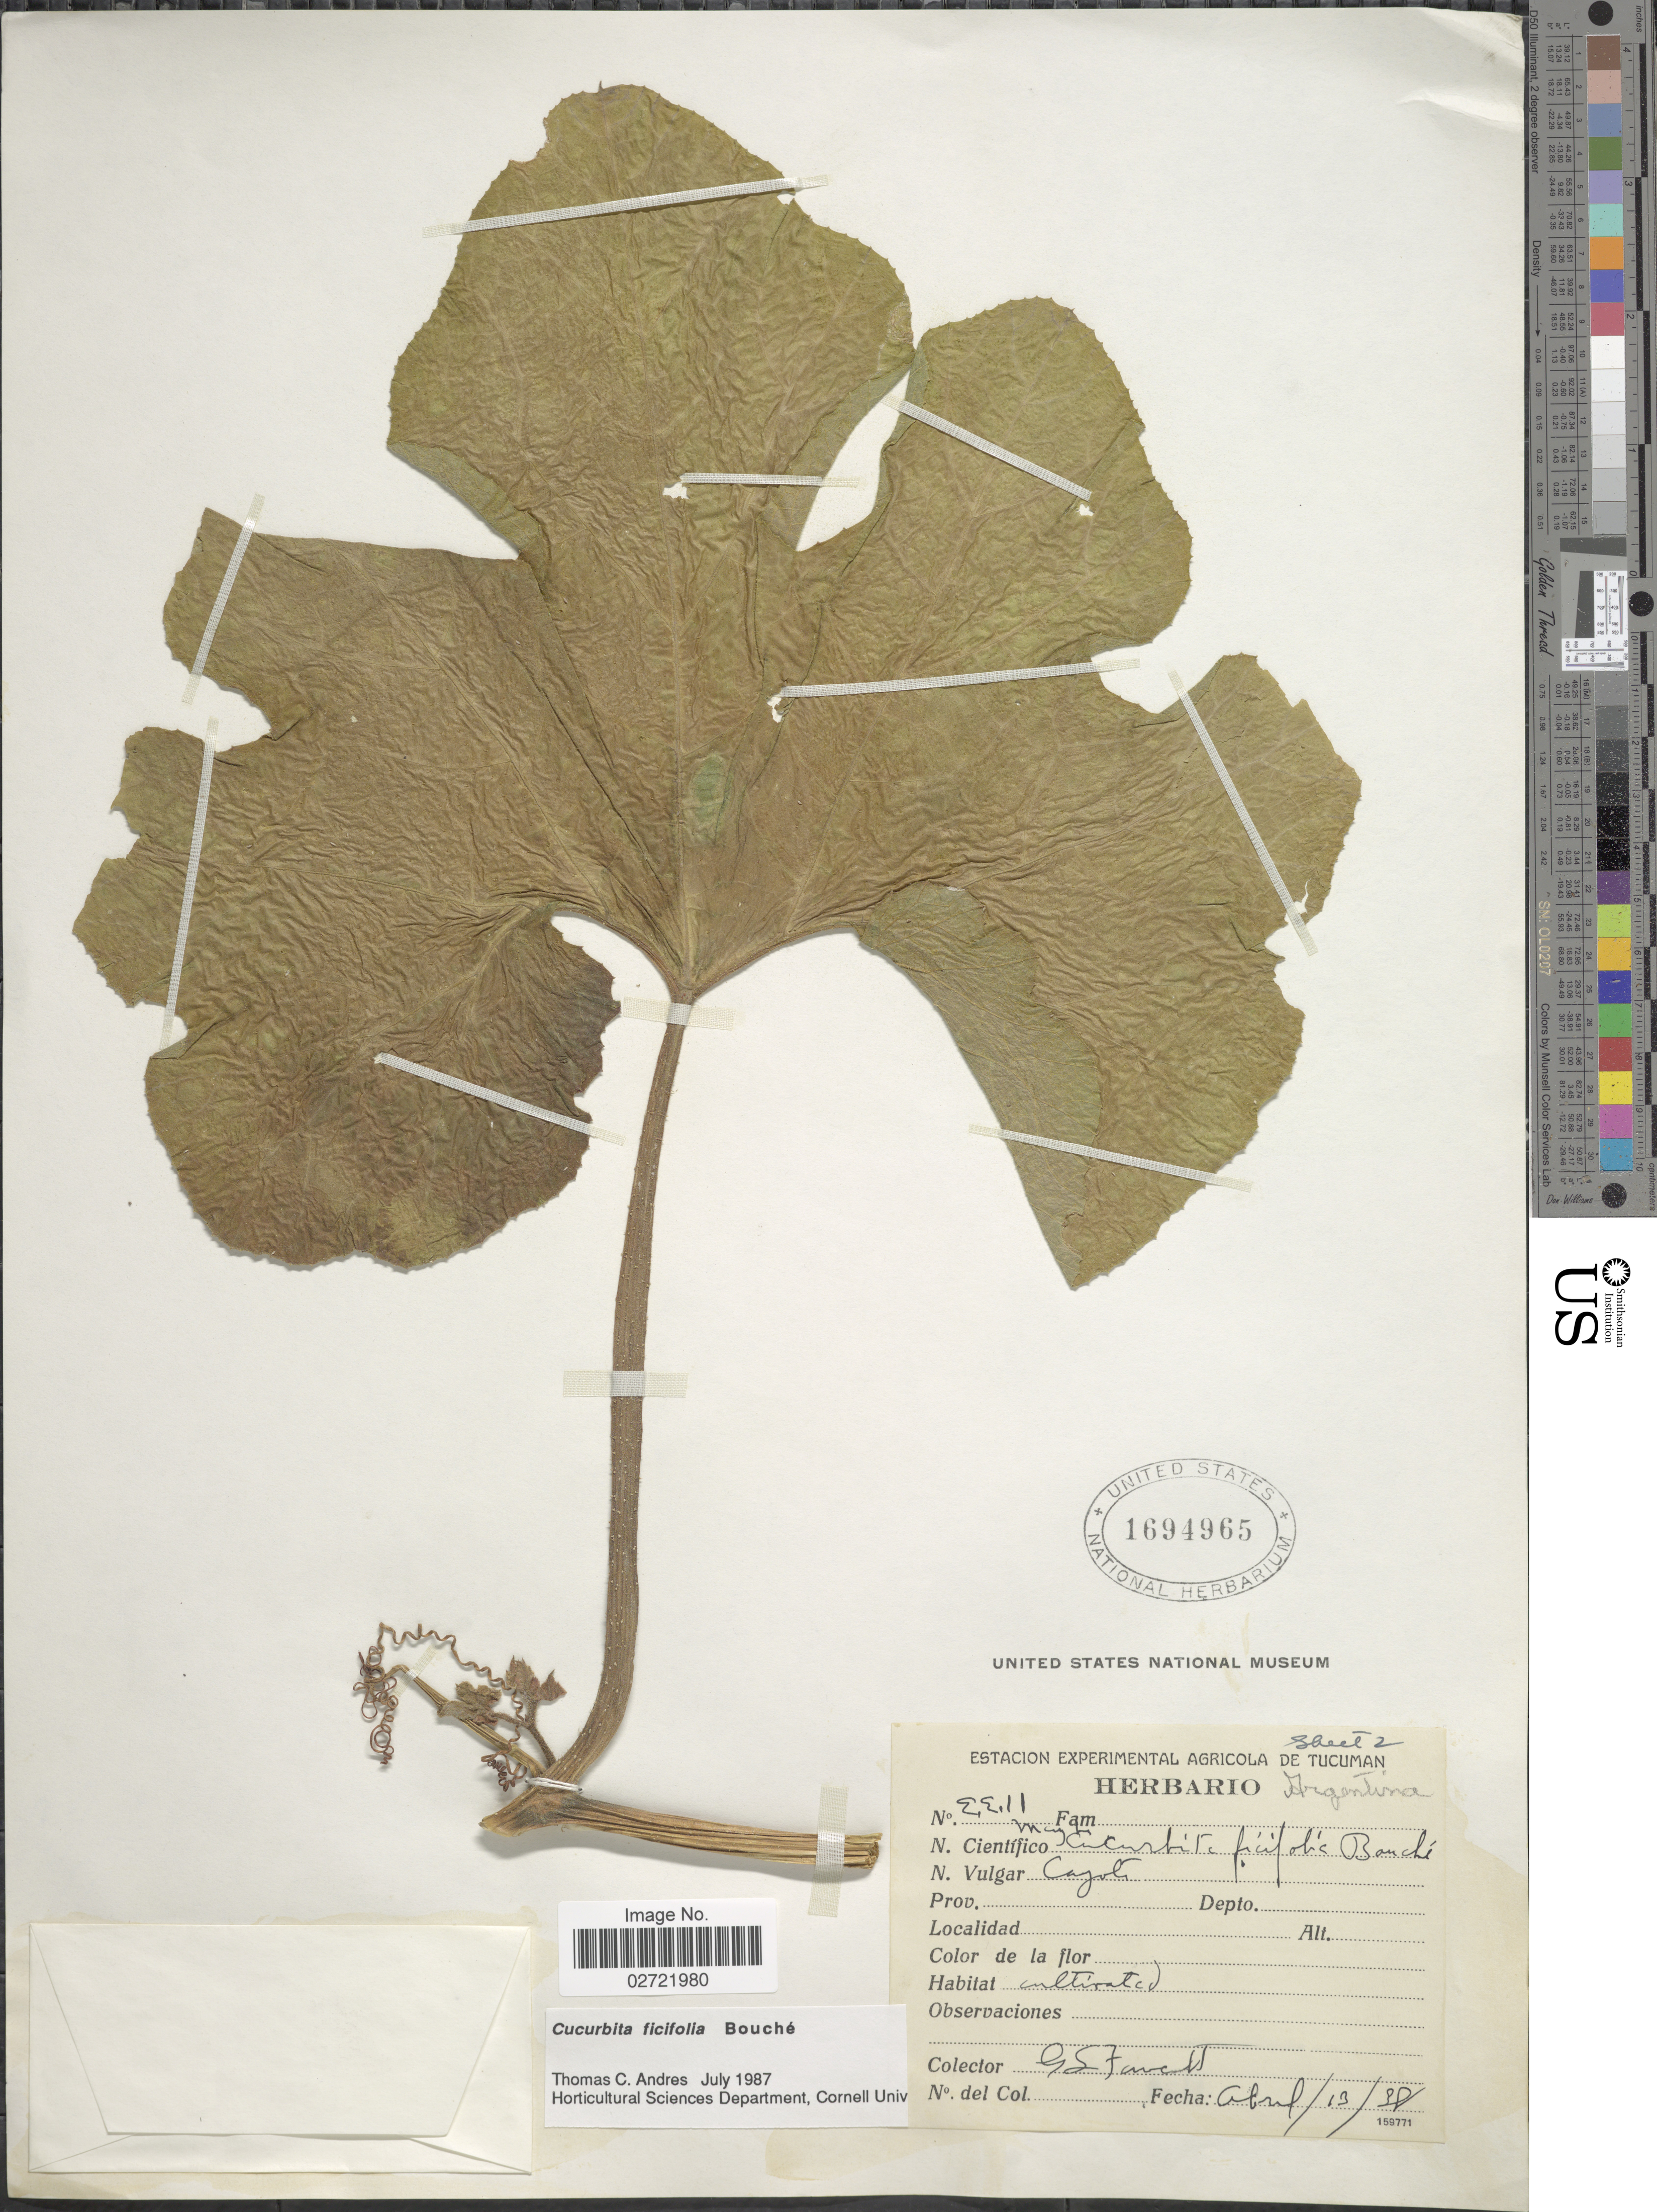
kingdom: Plantae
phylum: Tracheophyta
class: Magnoliopsida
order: Cucurbitales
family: Cucurbitaceae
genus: Cucurbita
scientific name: Cucurbita ficifolia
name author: C.D. Bouché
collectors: G. Fawcett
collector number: E,E, 11*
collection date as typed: Transcribed d/m/y: 13/4/38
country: Argentina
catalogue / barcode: US 1694965